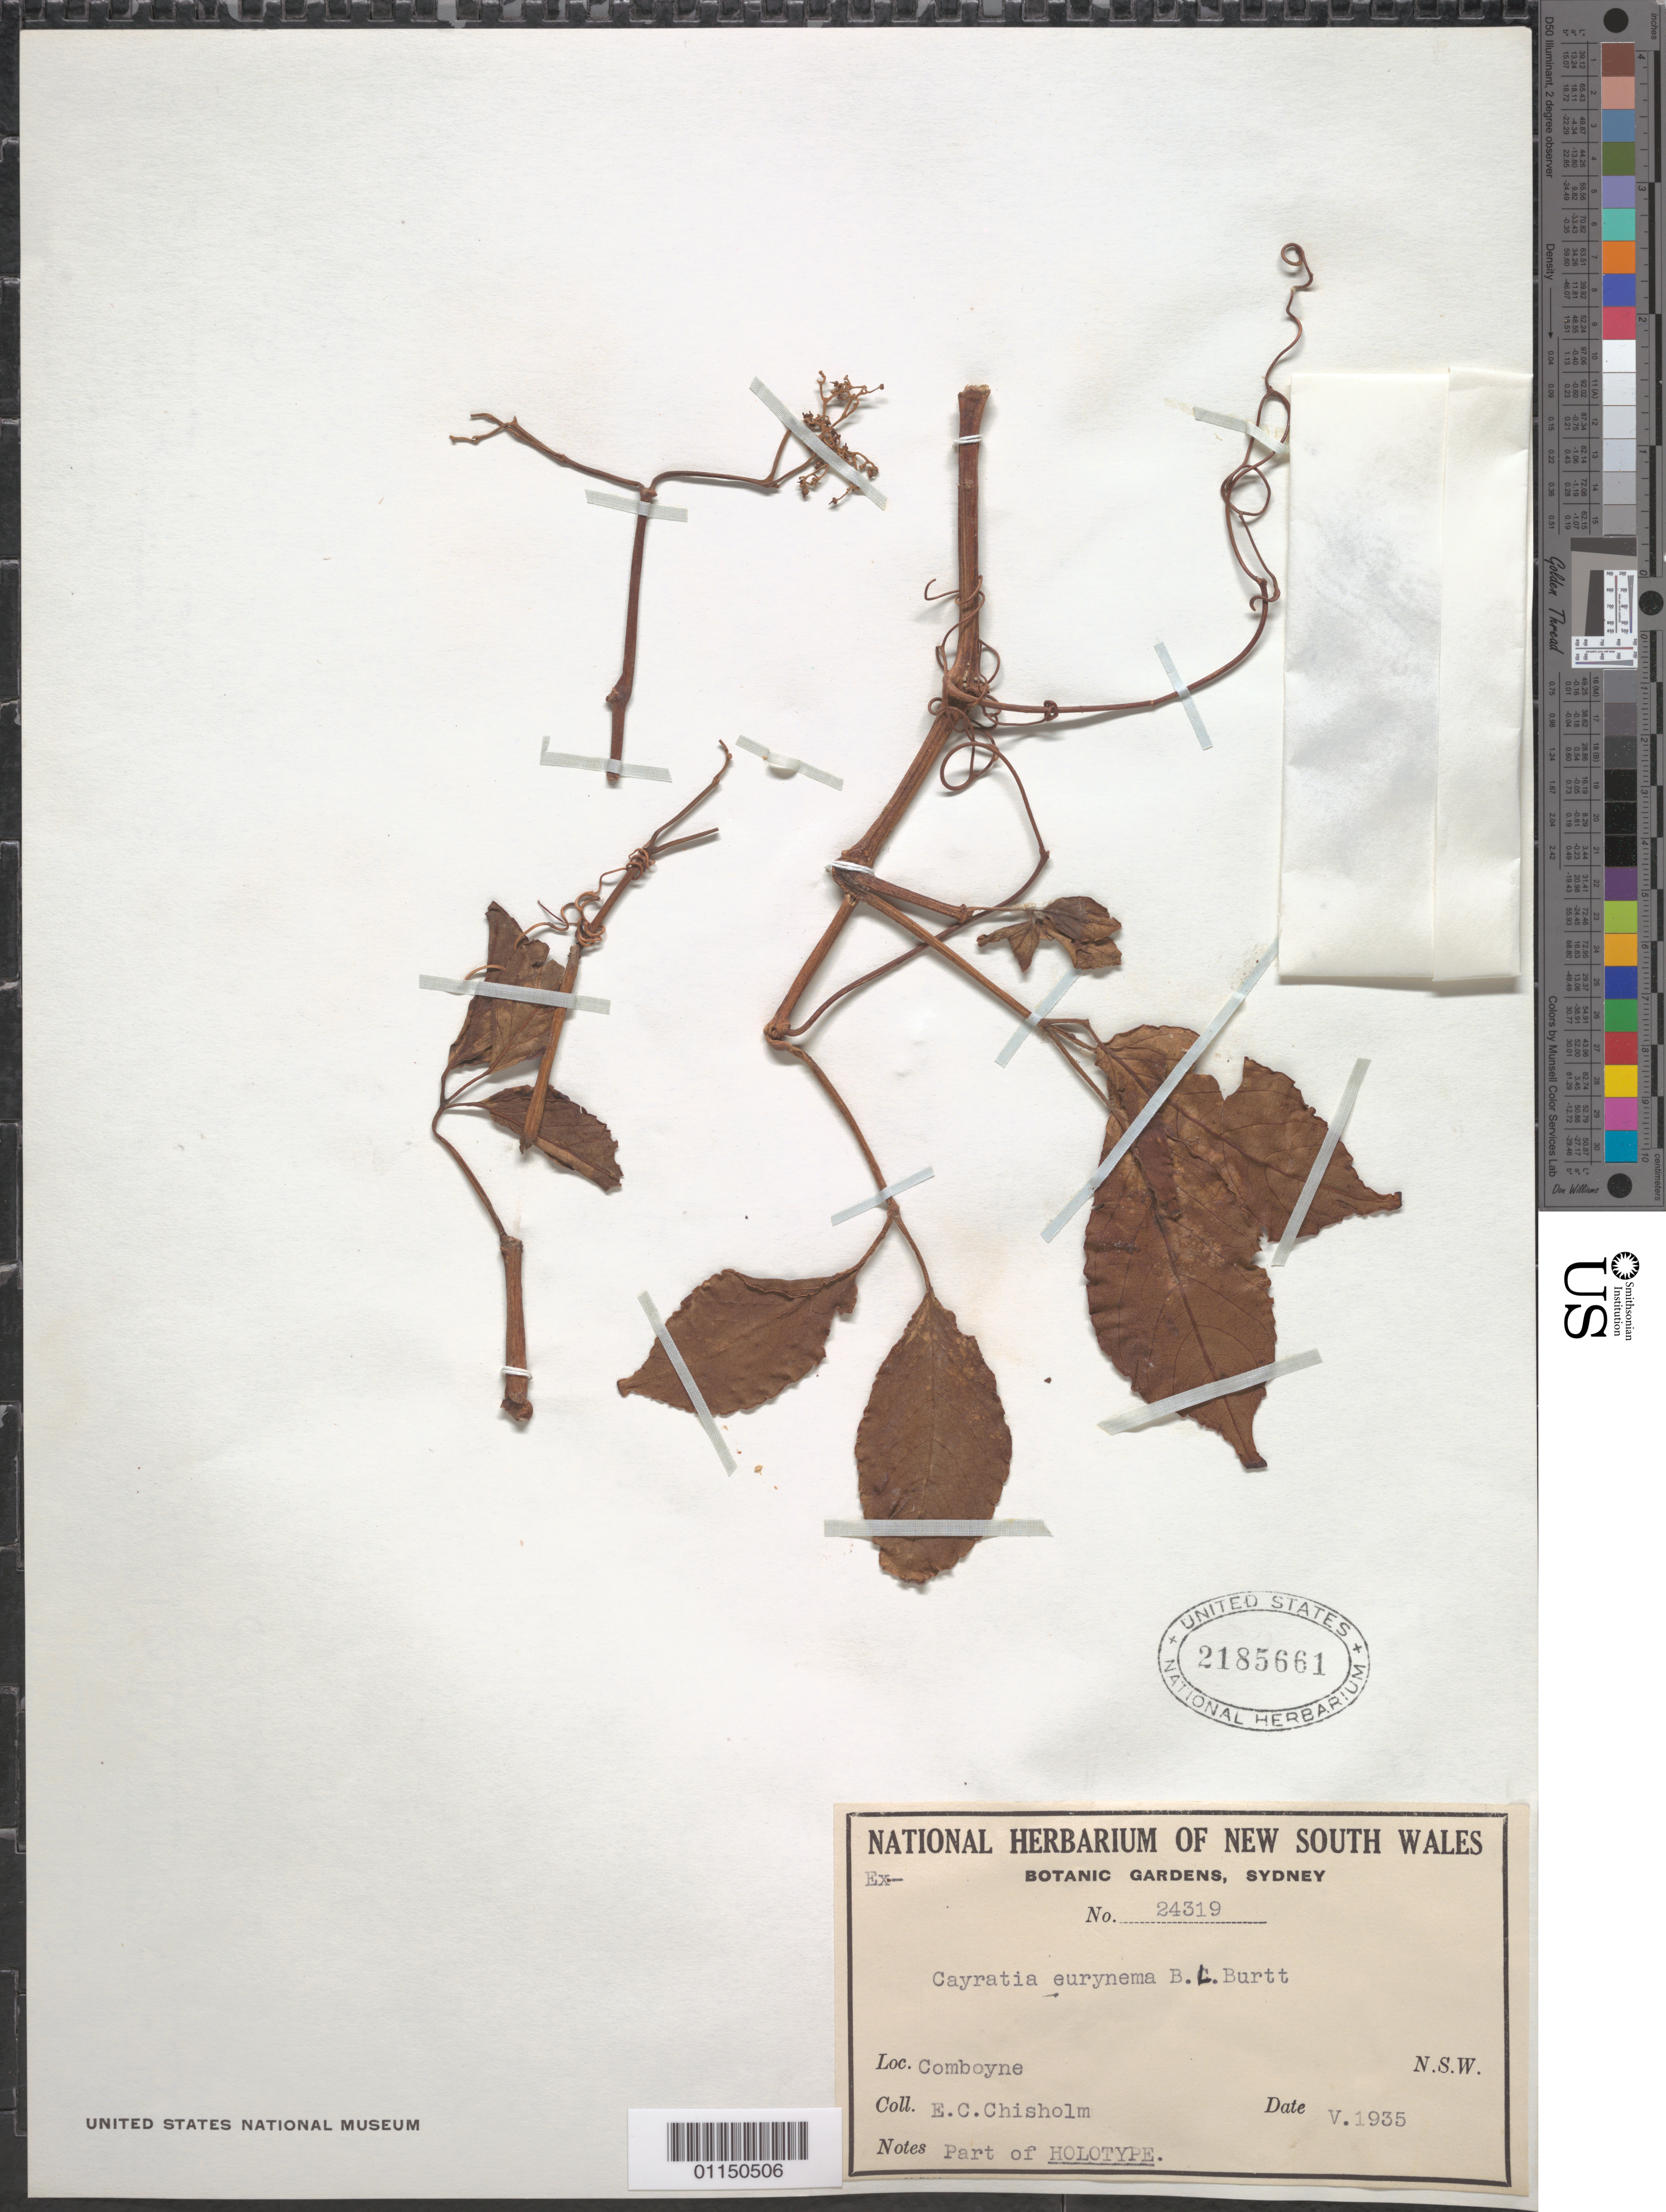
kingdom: Plantae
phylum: Tracheophyta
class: Magnoliopsida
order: Vitales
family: Vitaceae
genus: Causonis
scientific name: Causonis eurynema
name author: (B.L. Burtt) Jackes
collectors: E. Chisholm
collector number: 24319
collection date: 1935-05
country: Australia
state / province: New South Wales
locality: Comboyne.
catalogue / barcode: US 2185661